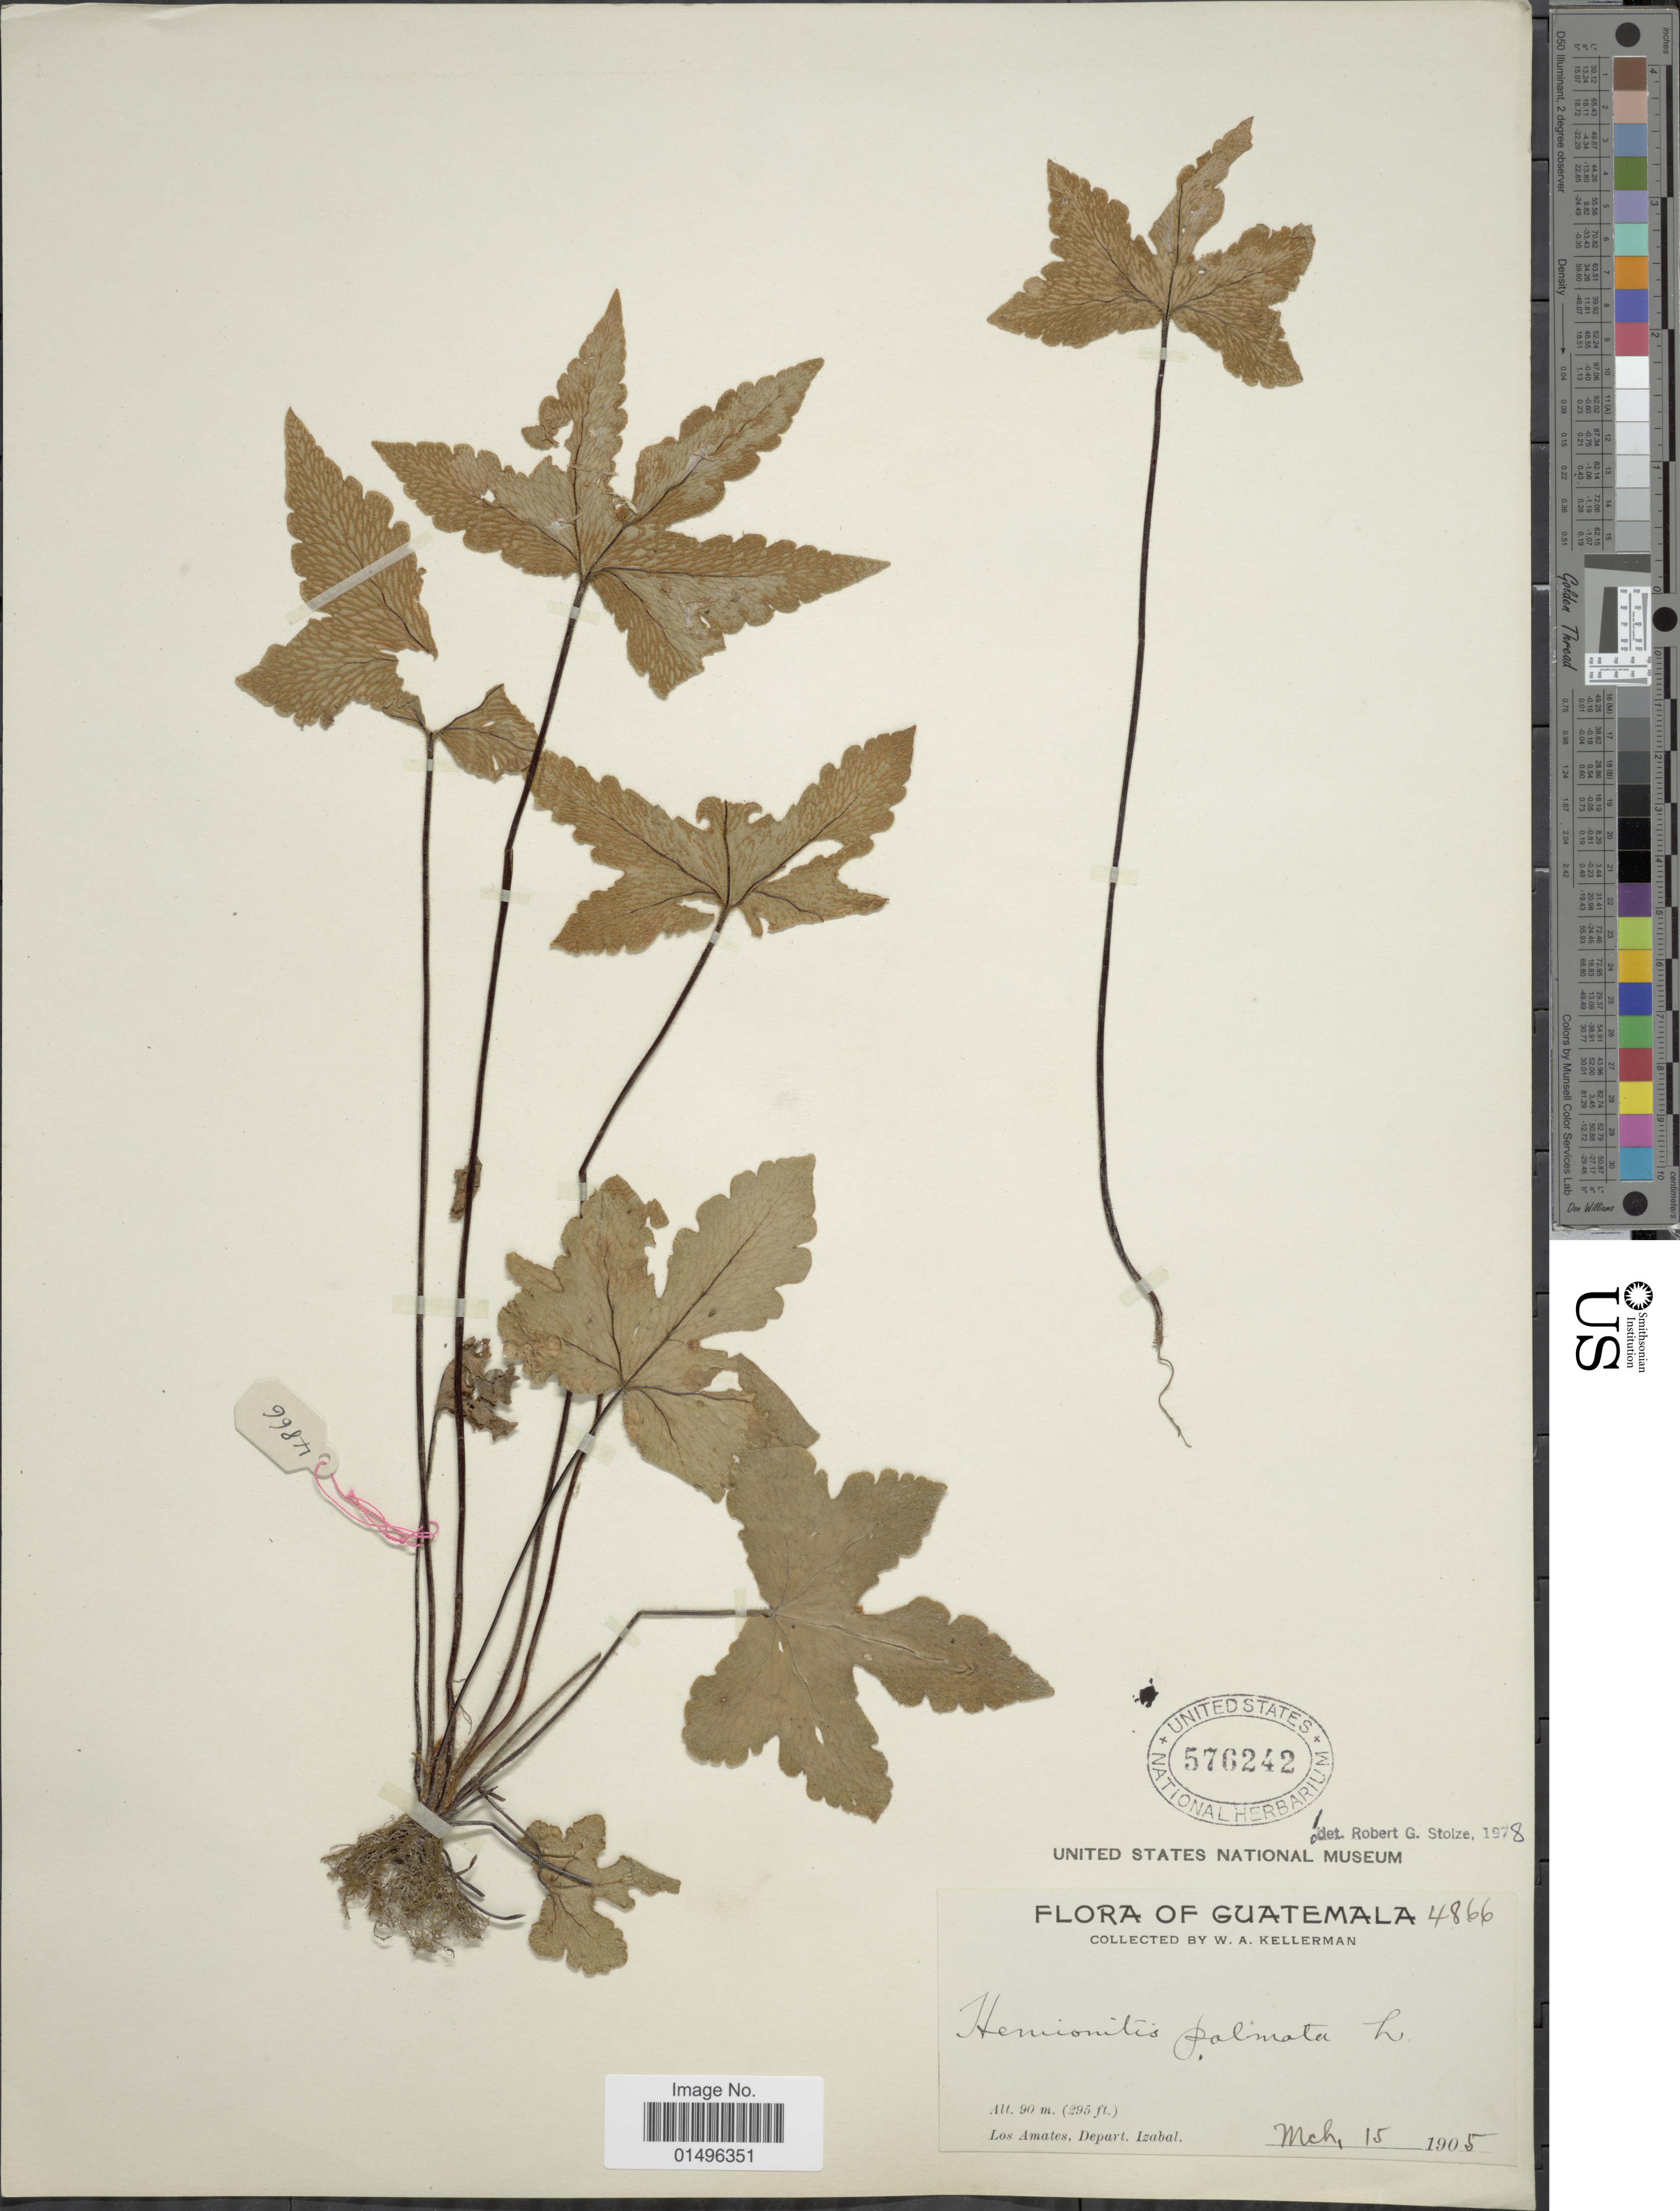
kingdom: Plantae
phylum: Tracheophyta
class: Polypodiopsida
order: Polypodiales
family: Pteridaceae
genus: Hemionitis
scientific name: Hemionitis palmata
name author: L.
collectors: W. Kellerman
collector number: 4866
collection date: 1905-03-15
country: Guatemala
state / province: Izabal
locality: Guatemala, Los Amates, Depart. Izabal.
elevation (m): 90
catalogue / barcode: US 576242